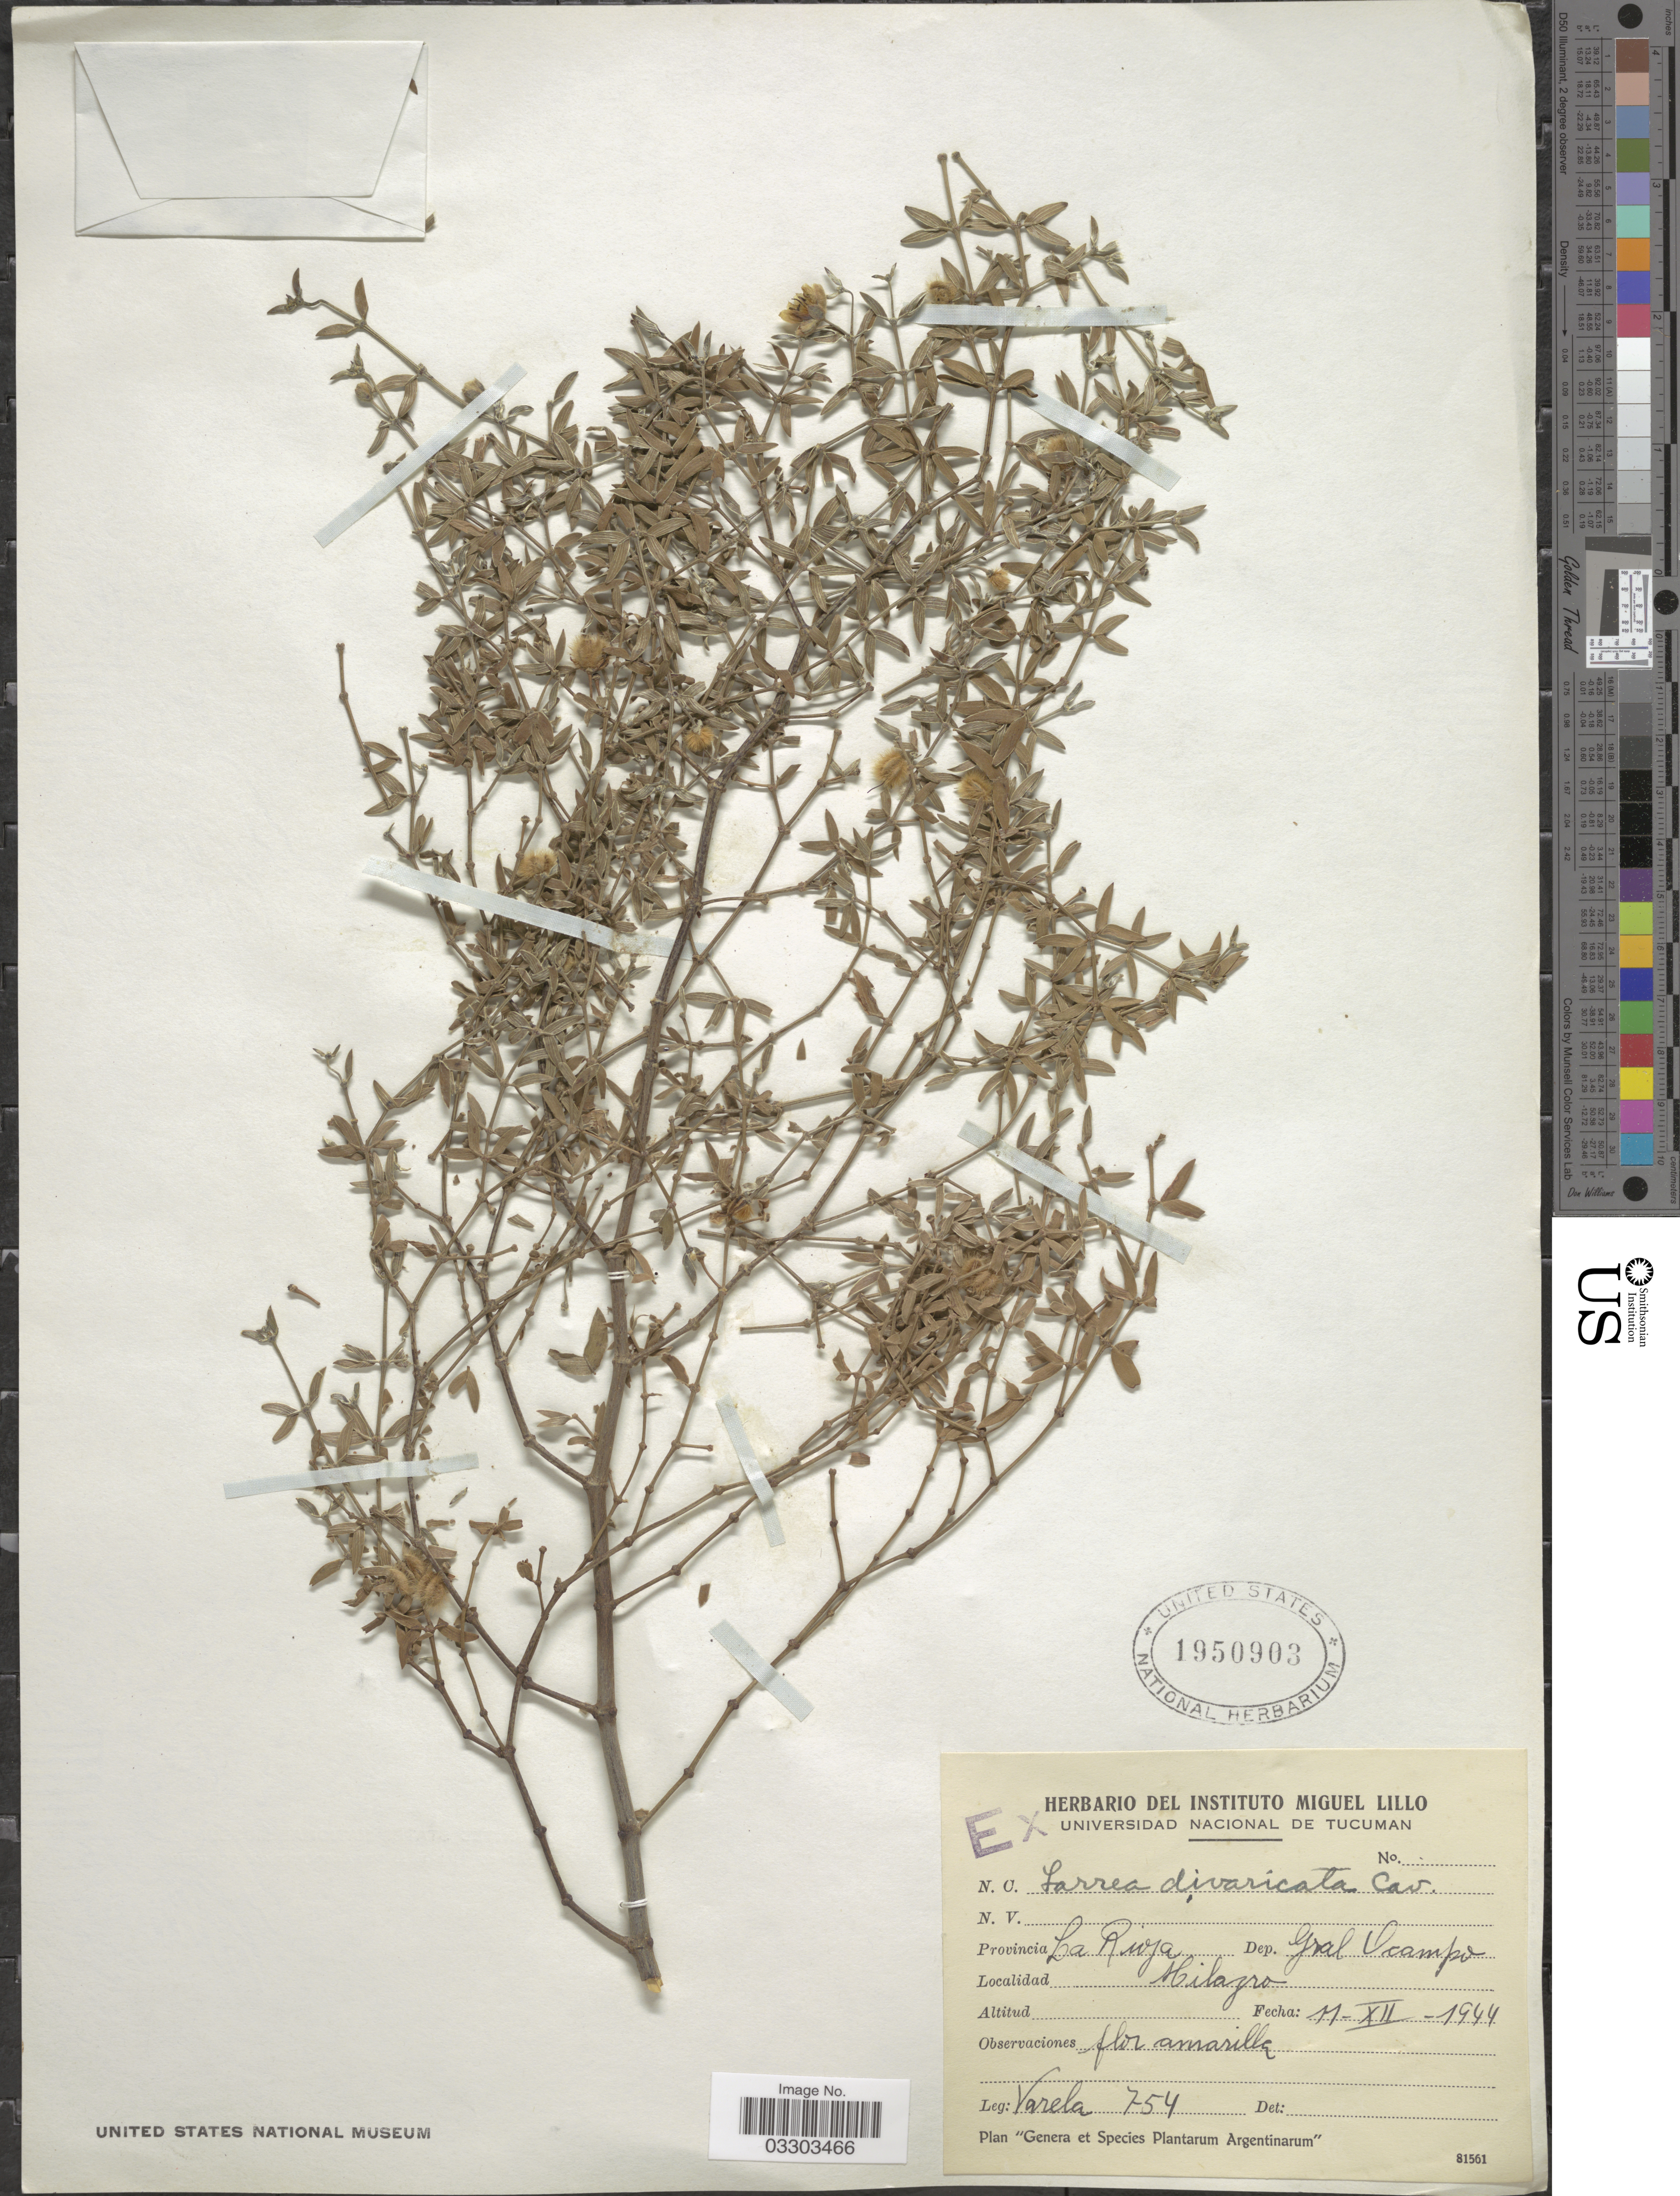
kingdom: Plantae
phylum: Tracheophyta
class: Magnoliopsida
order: Zygophyllales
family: Zygophyllaceae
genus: Larrea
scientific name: Larrea divaricata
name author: Cav.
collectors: -. Varela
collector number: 754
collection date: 1944-12-11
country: Argentina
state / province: La Rioja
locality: Dep. Gral Ocampo. Milagro.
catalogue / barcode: US 1950903